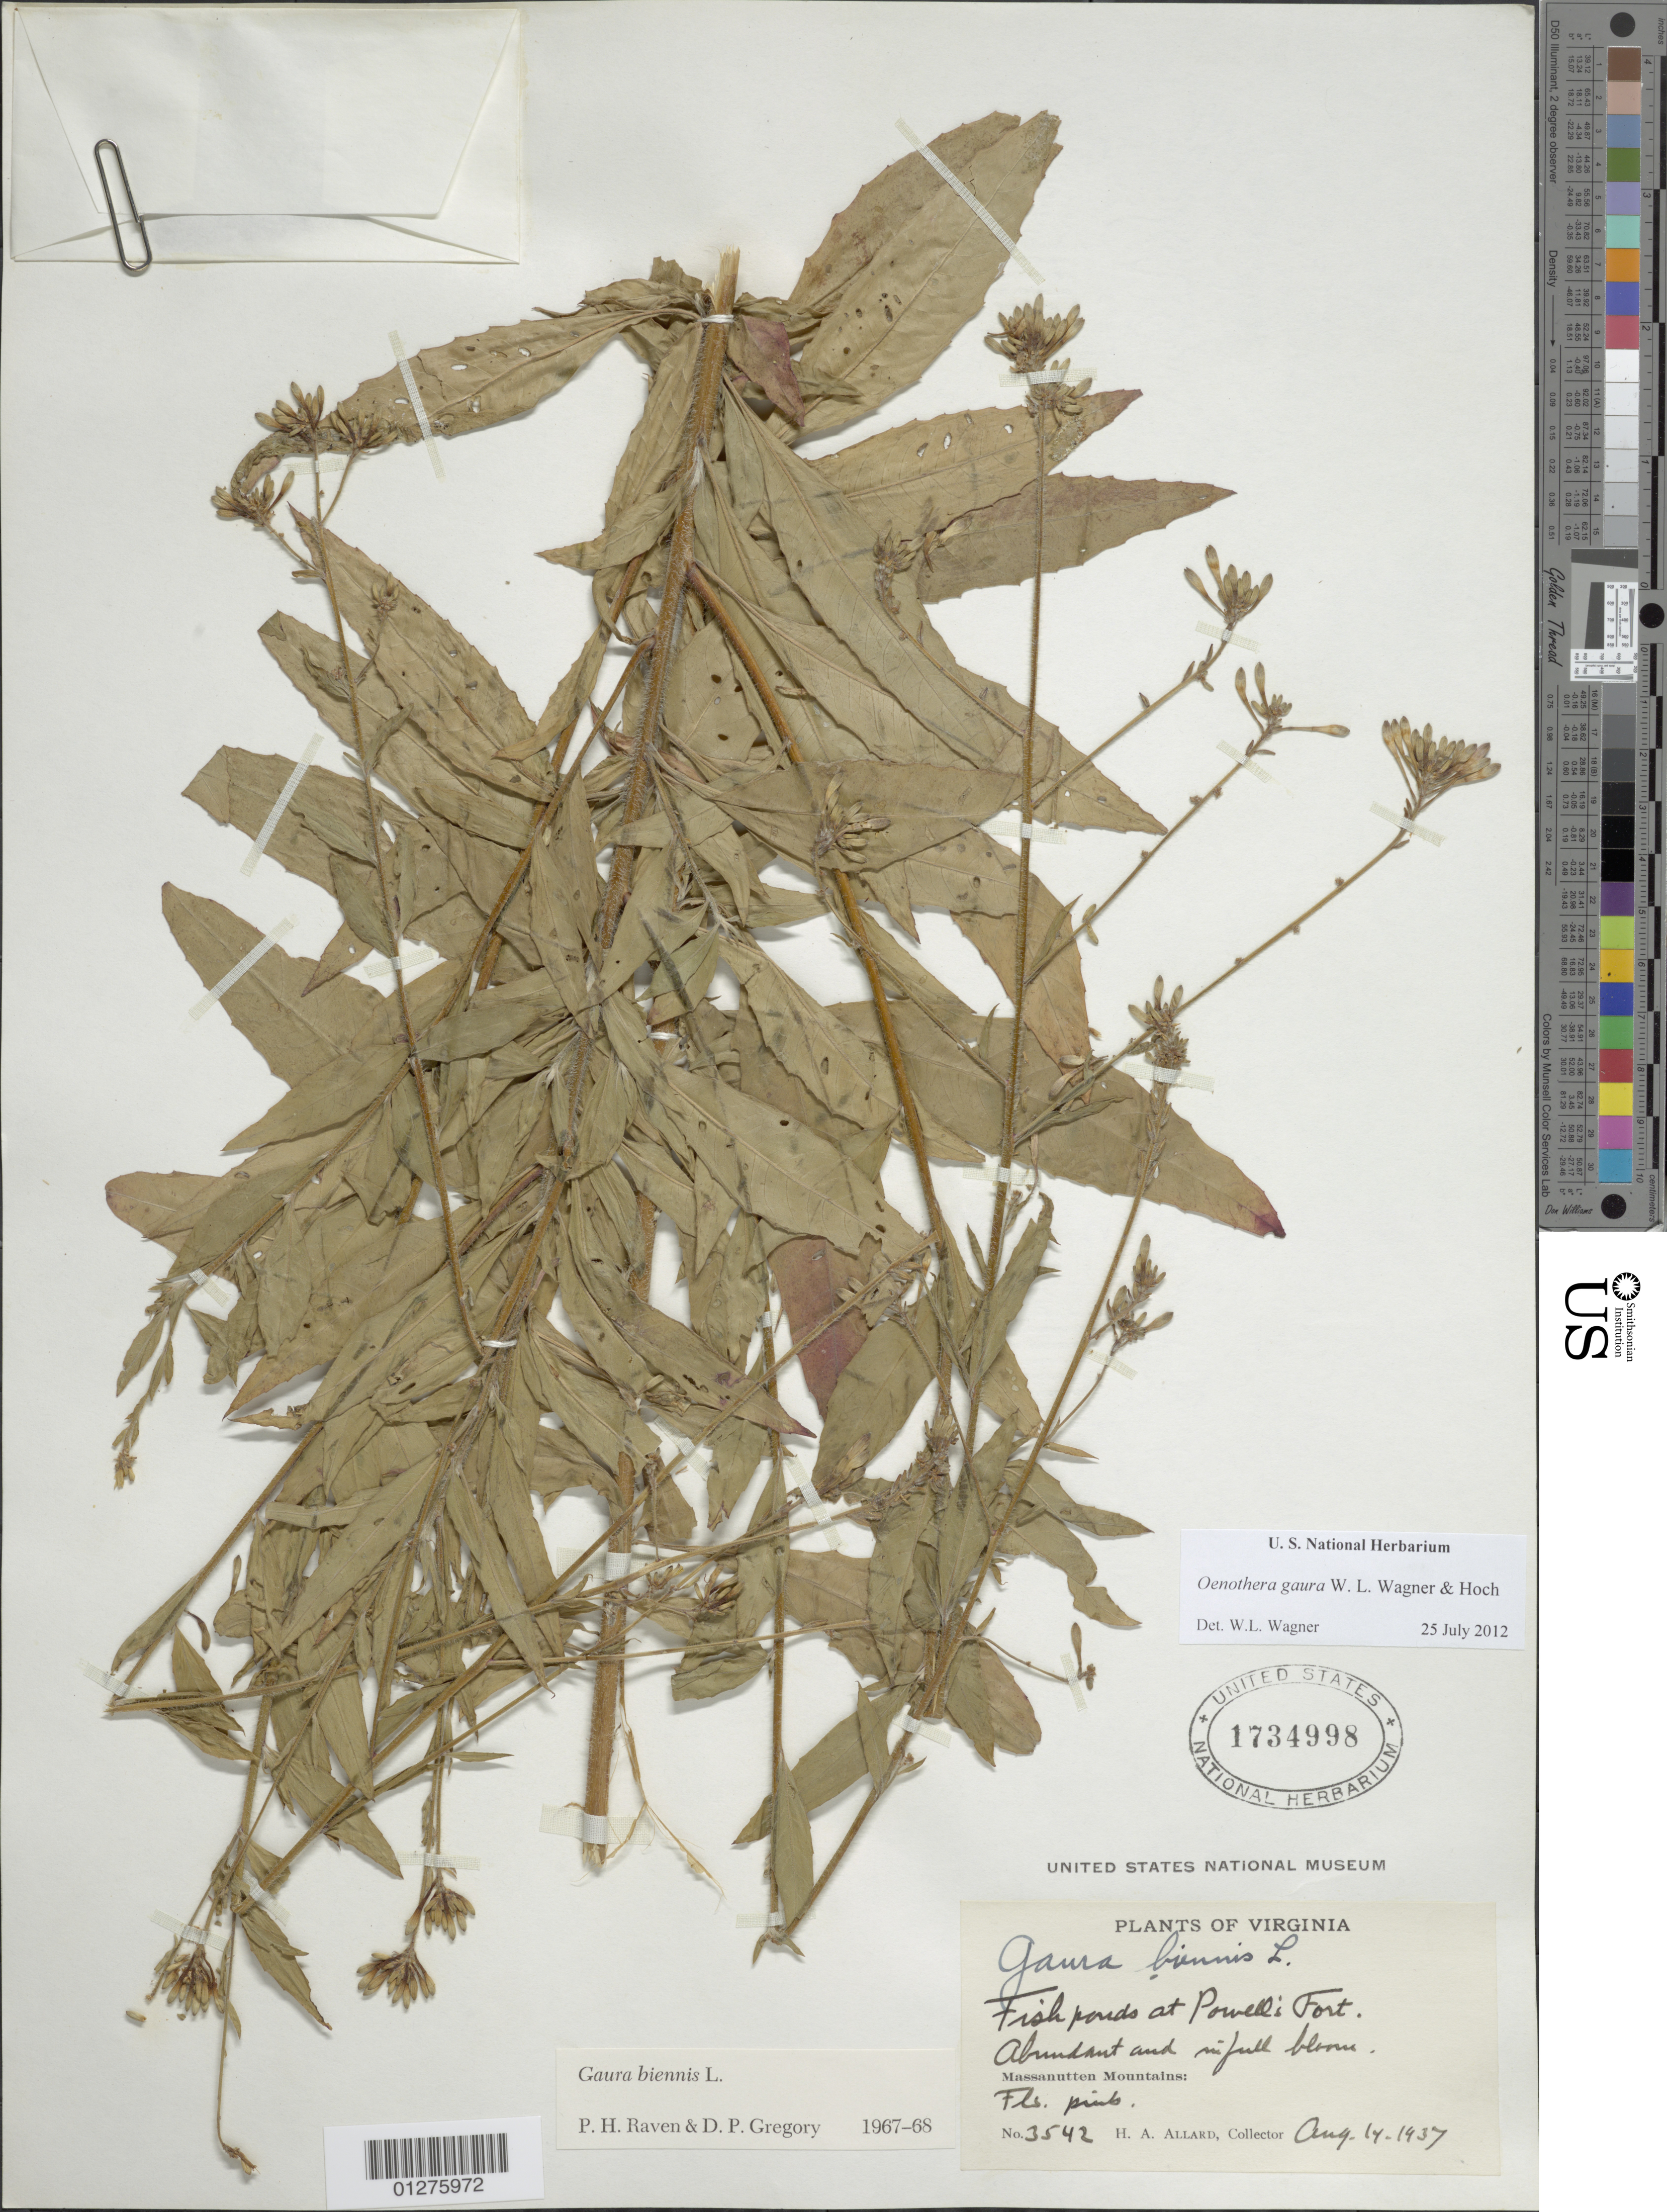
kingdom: Plantae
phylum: Tracheophyta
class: Magnoliopsida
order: Myrtales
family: Onagraceae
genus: Oenothera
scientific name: Oenothera gaura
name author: W.L. Wagner & Hoch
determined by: Wagner, W. L., (BOT), Smithsonian Institution - National Museum of Natural History (UNITED STATES)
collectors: H. A. Allard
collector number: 3542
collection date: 1937-08-14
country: United States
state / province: Virginia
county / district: Shenandoah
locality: Fish ponds at Powell's Fort, Massanutten Mtns.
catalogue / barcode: US 1734998